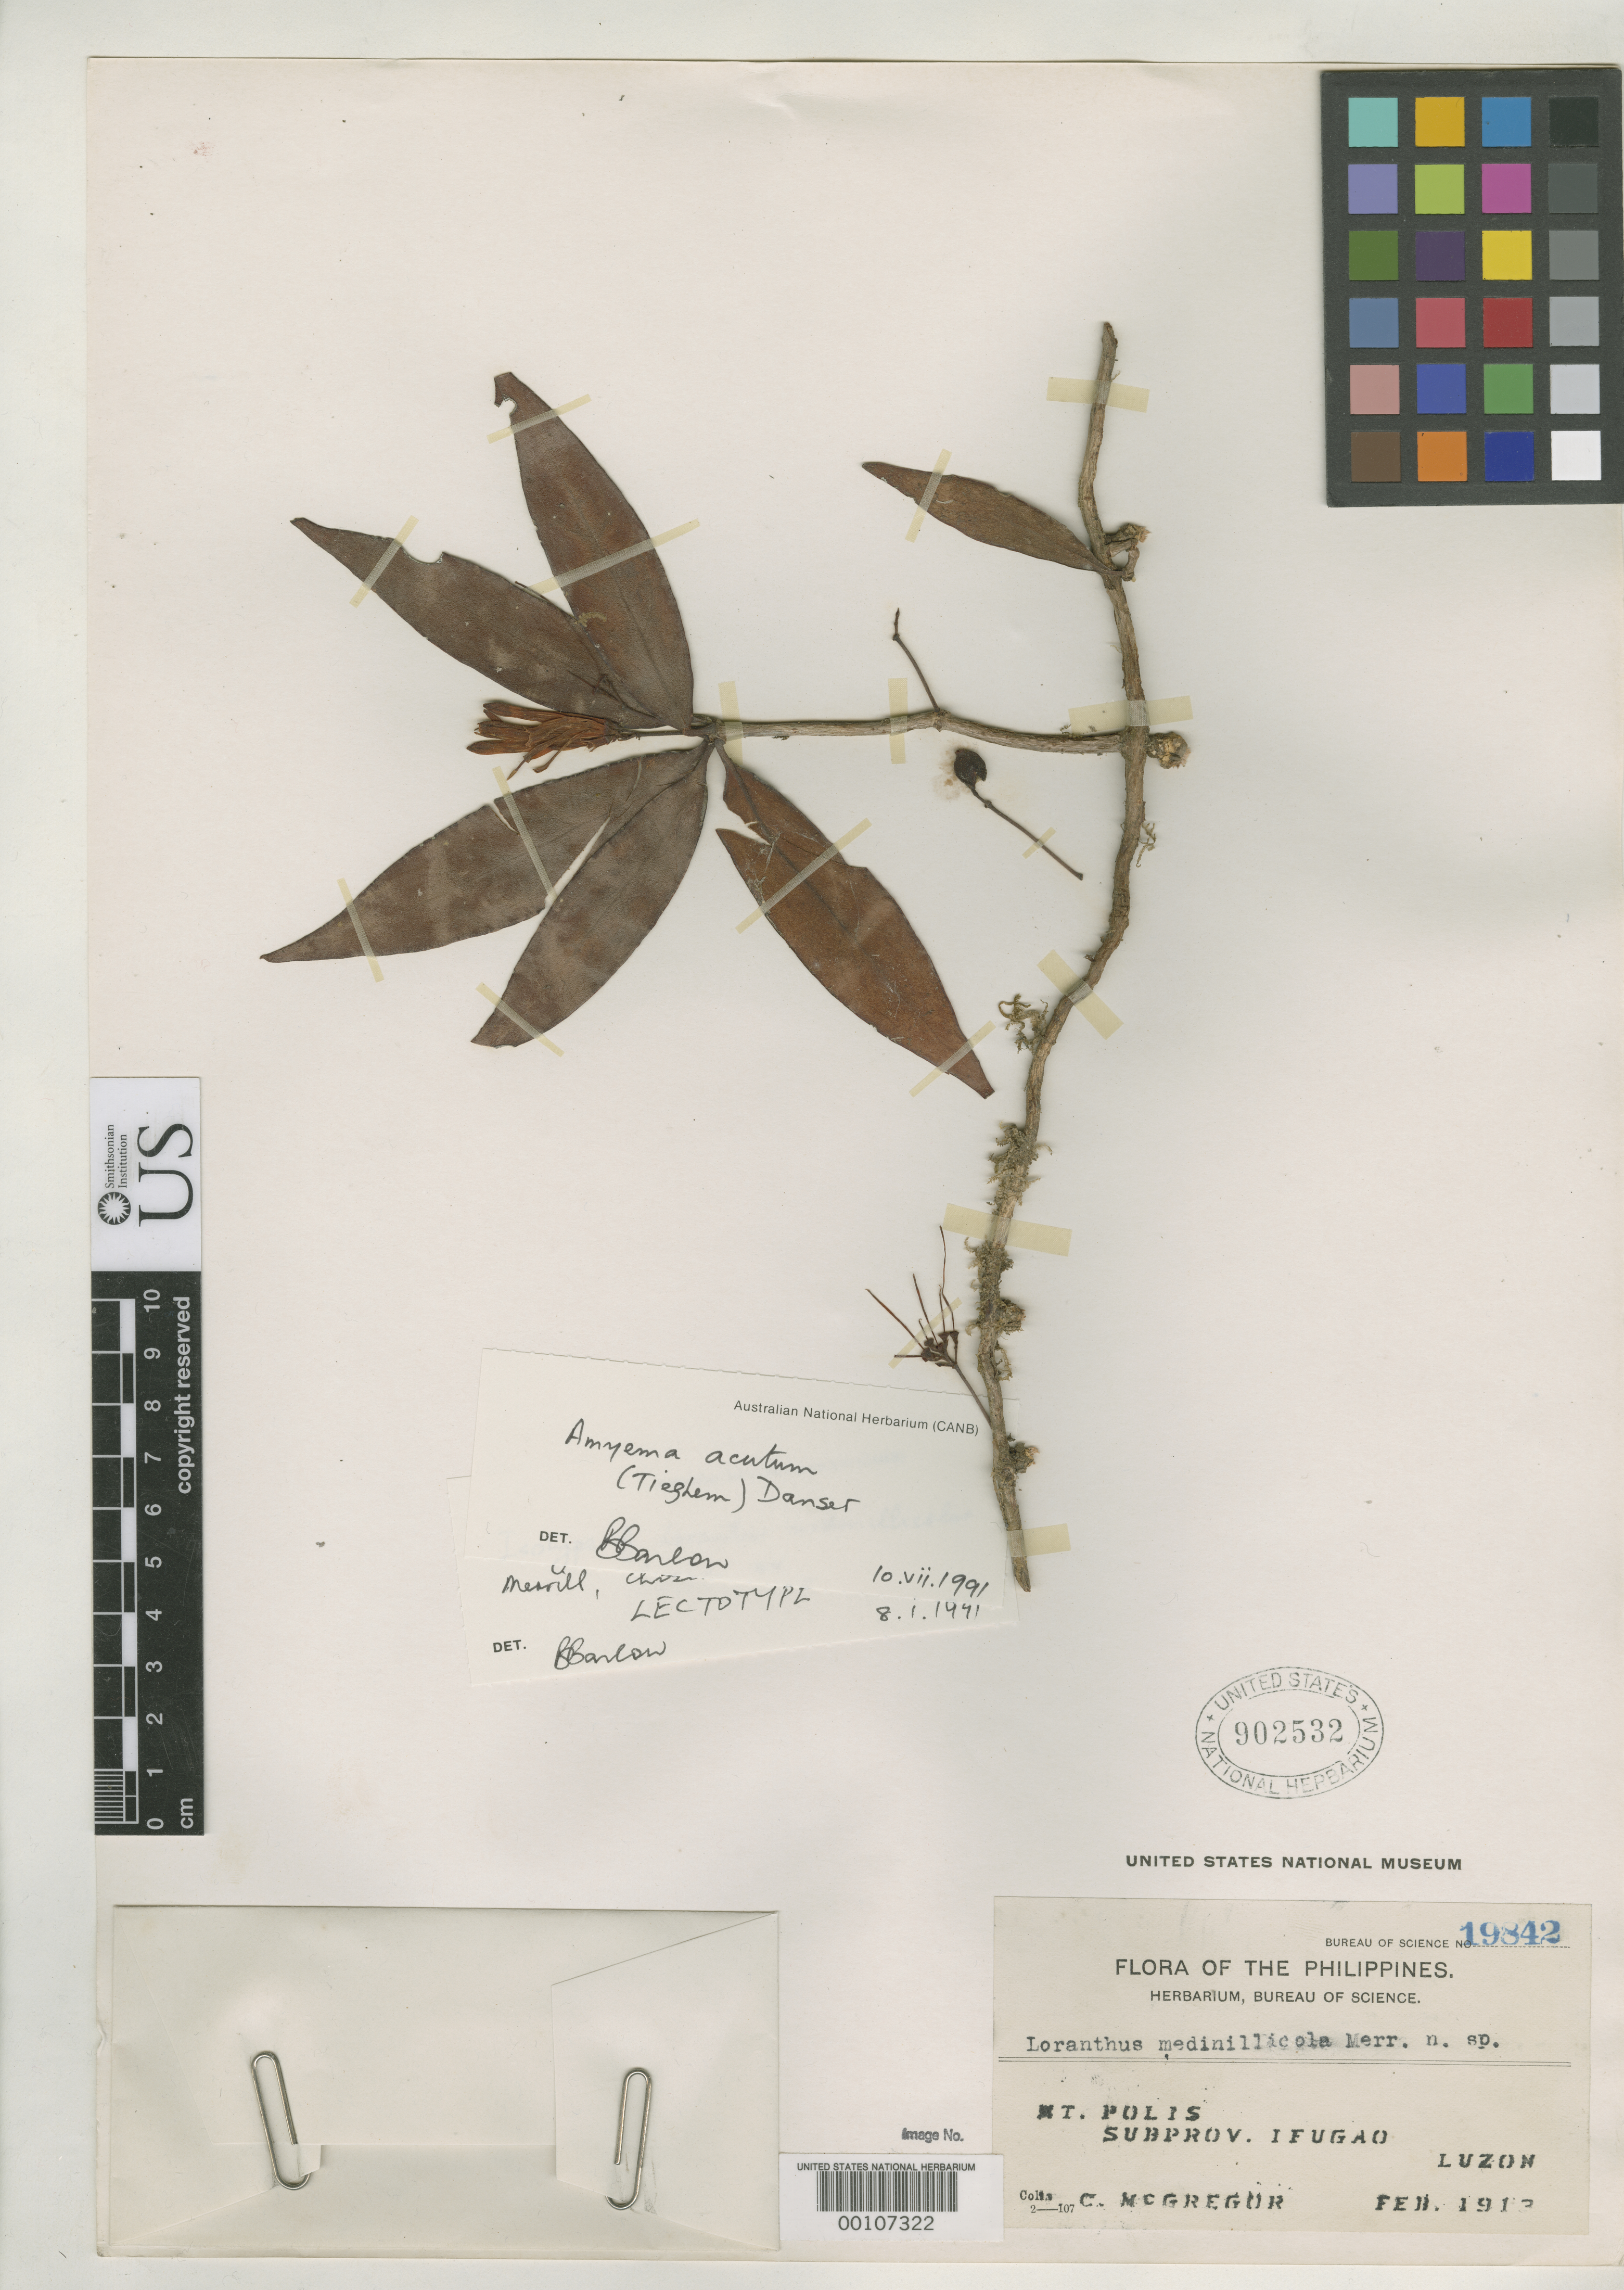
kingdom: Plantae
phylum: Tracheophyta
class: Magnoliopsida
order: Santalales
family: Loranthaceae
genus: Loranthus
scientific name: Loranthus medinillicola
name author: Merr.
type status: Isotype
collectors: R. C. McGregor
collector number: Bur. Sci. 19842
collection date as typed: Feb 1913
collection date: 1913-02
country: Philippines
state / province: Cordillera (Administrative Region)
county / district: Ifugao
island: Luzon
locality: Mt. Polis.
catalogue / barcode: US 902532